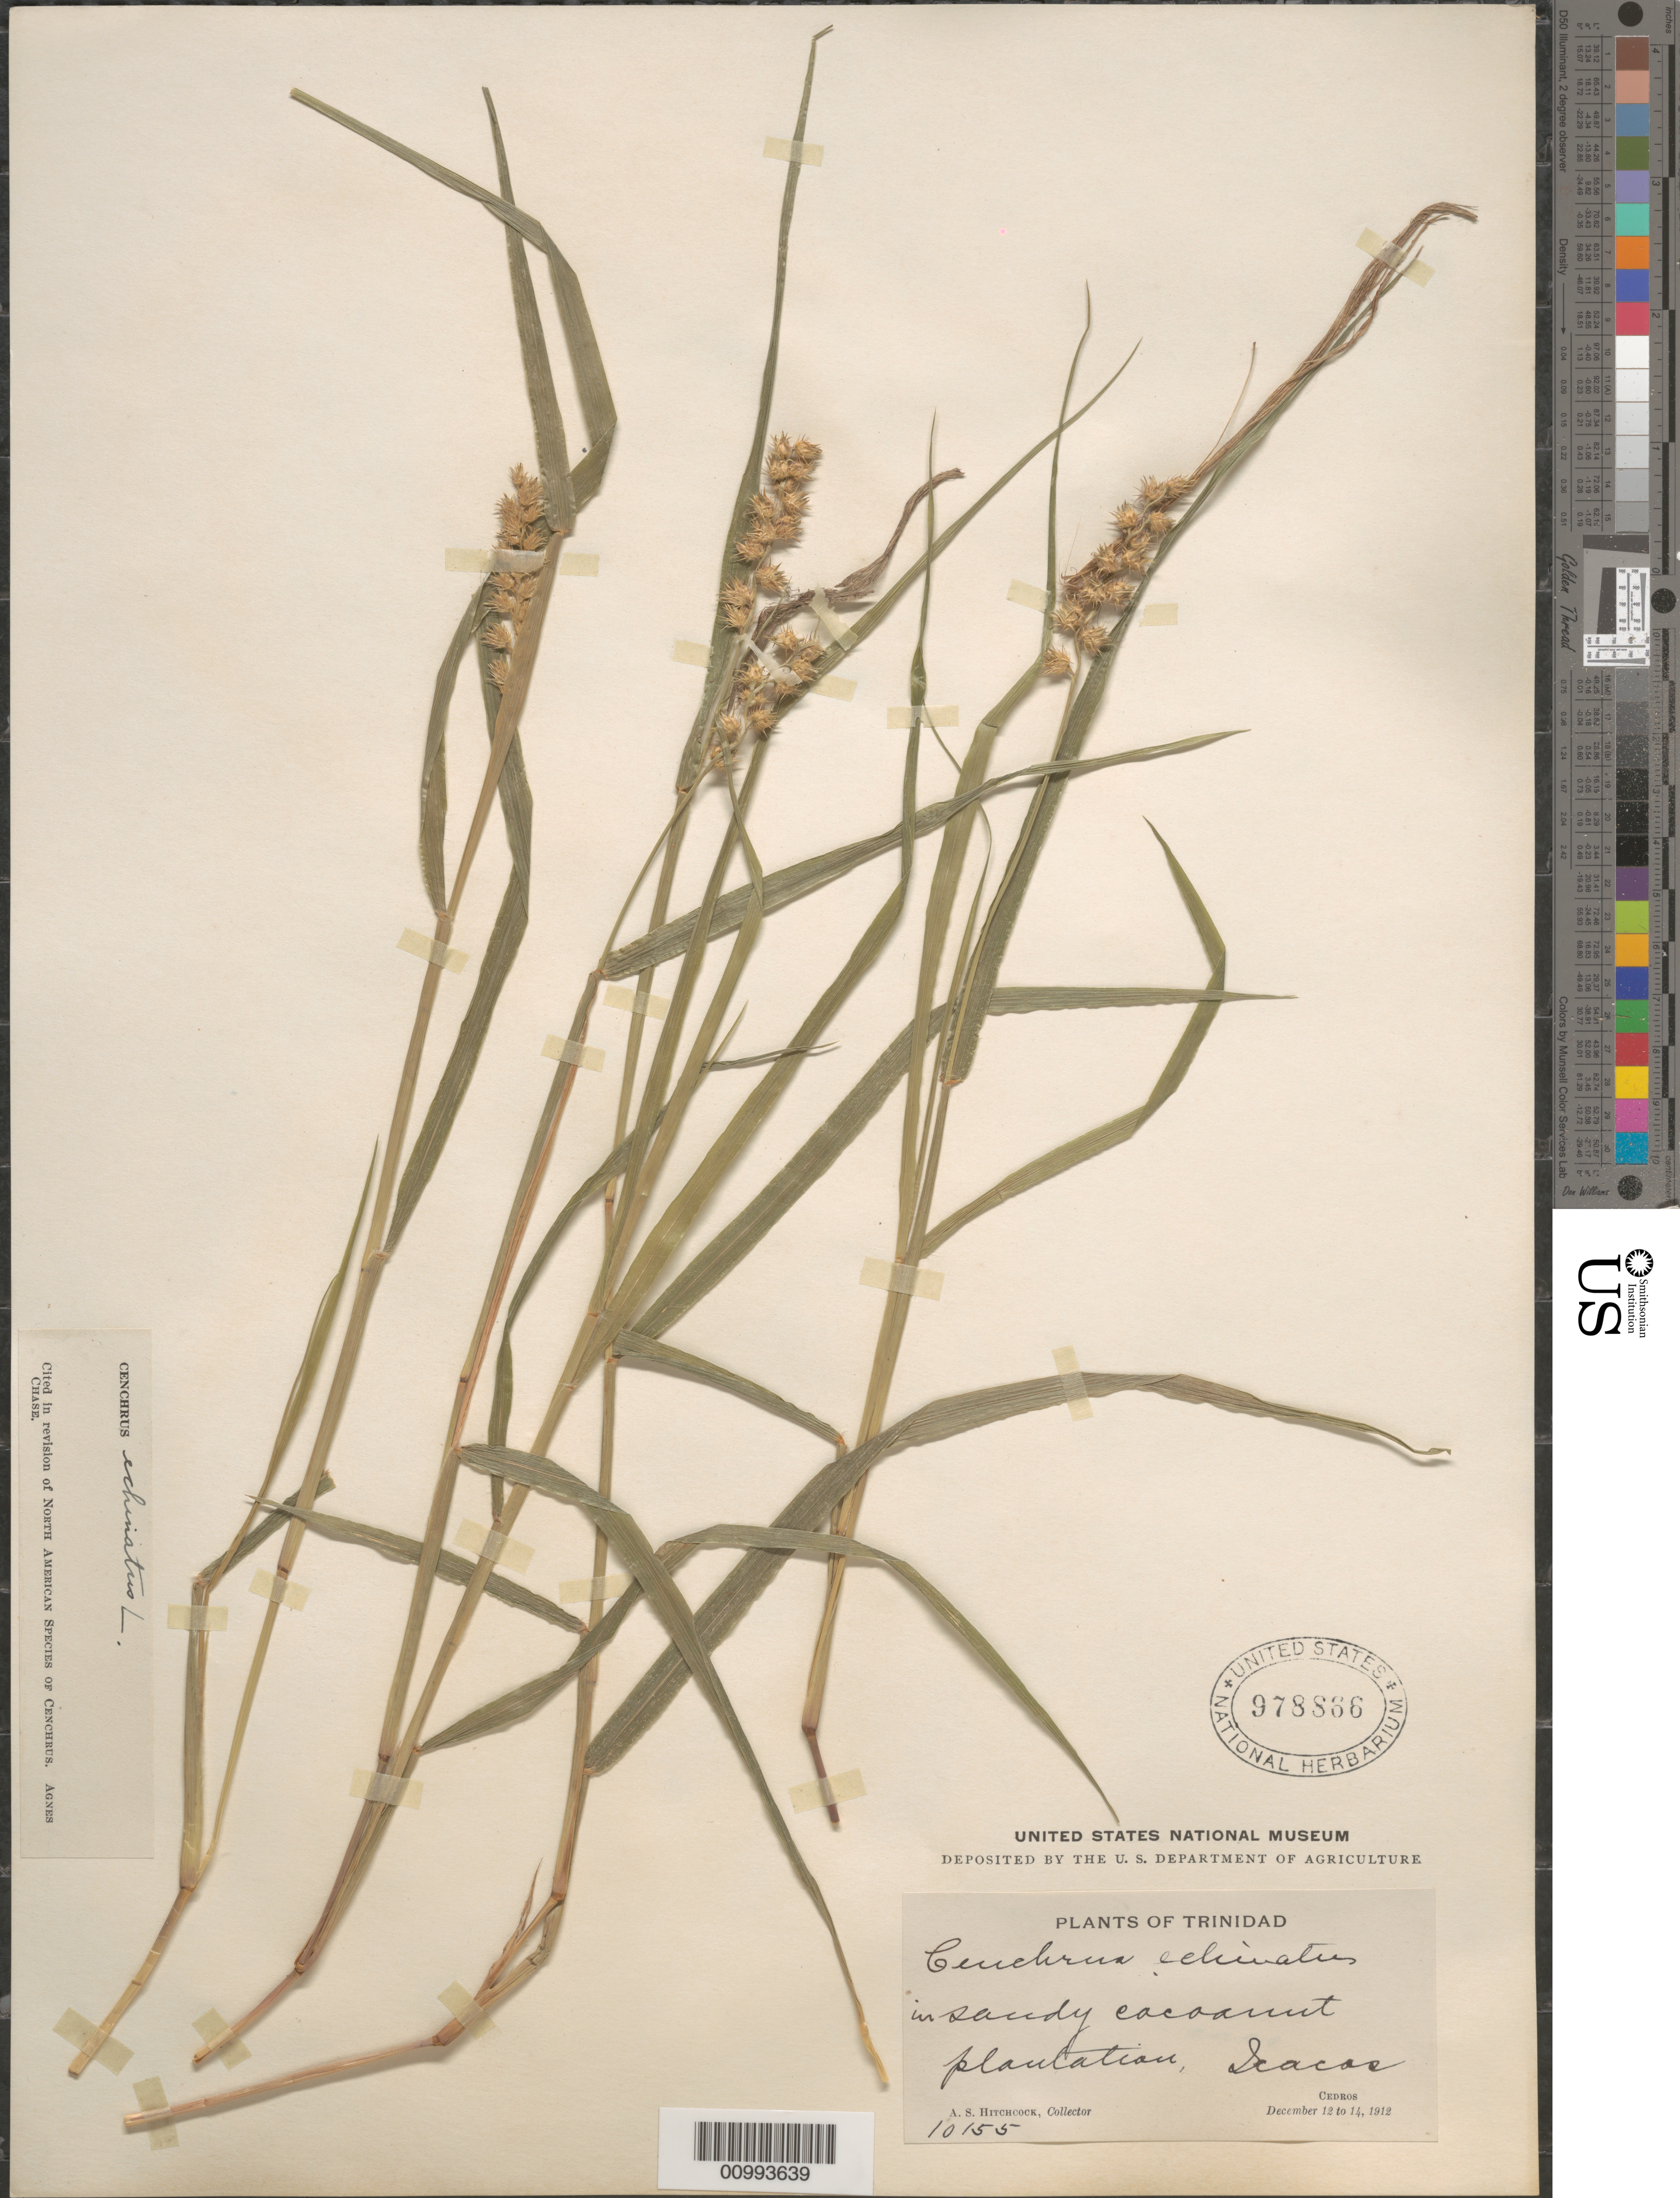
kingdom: Plantae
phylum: Tracheophyta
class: Liliopsida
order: Poales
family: Poaceae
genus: Cenchrus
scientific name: Cenchrus echinatus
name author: L.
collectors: A. S. Hitchcock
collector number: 10155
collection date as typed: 12 Dec 1912 to 14 Dec 1912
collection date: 1912-12-12/1912-12-14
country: Trinidad and Tobago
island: Trinidad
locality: Cedros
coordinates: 0 N, 0 E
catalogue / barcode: US 978866